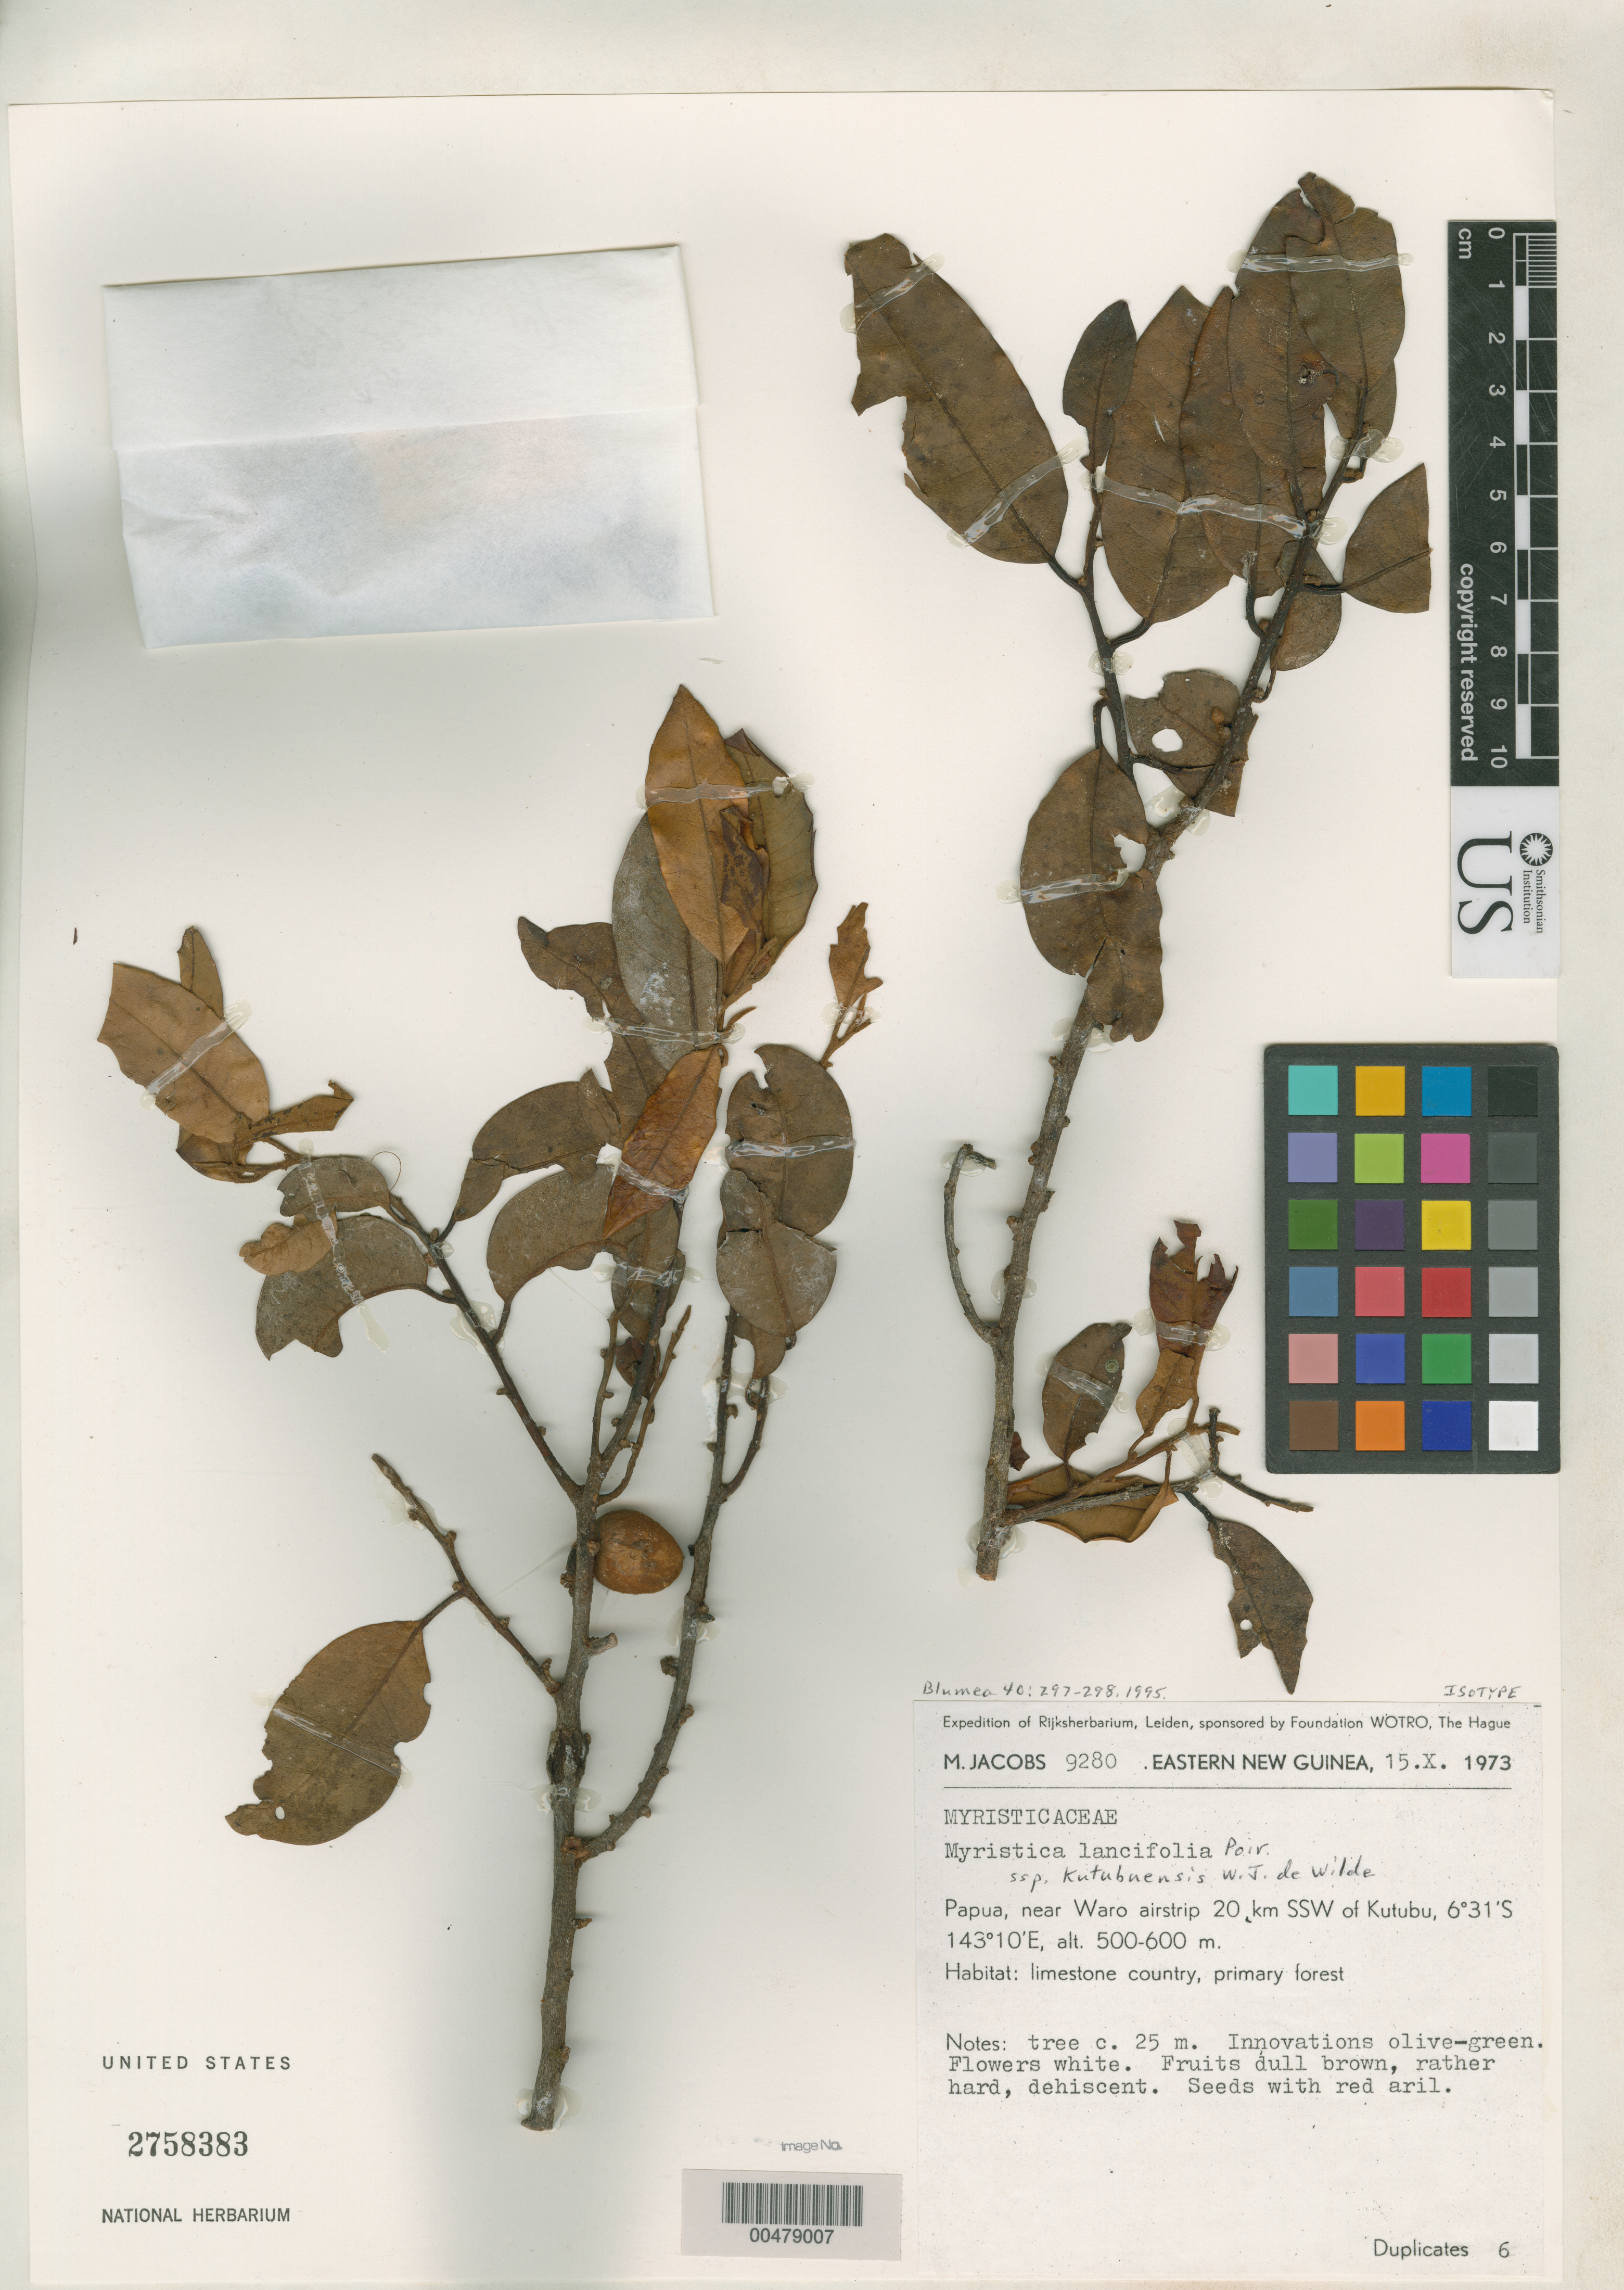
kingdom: Plantae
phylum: Tracheophyta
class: Magnoliopsida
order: Magnoliales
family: Myristicaceae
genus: Myristica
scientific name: Myristica lancifolia subsp. kutubuensis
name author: W.J. de Wilde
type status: Isotype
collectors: M. R. Jacobs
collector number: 9280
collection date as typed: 15 Oct 1973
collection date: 1973-10-15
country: Papua New Guinea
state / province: Eastern Highlands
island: New Guinea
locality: Near Waro airstrip, 20 km SSW of Kutubu.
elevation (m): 500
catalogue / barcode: US 2758383